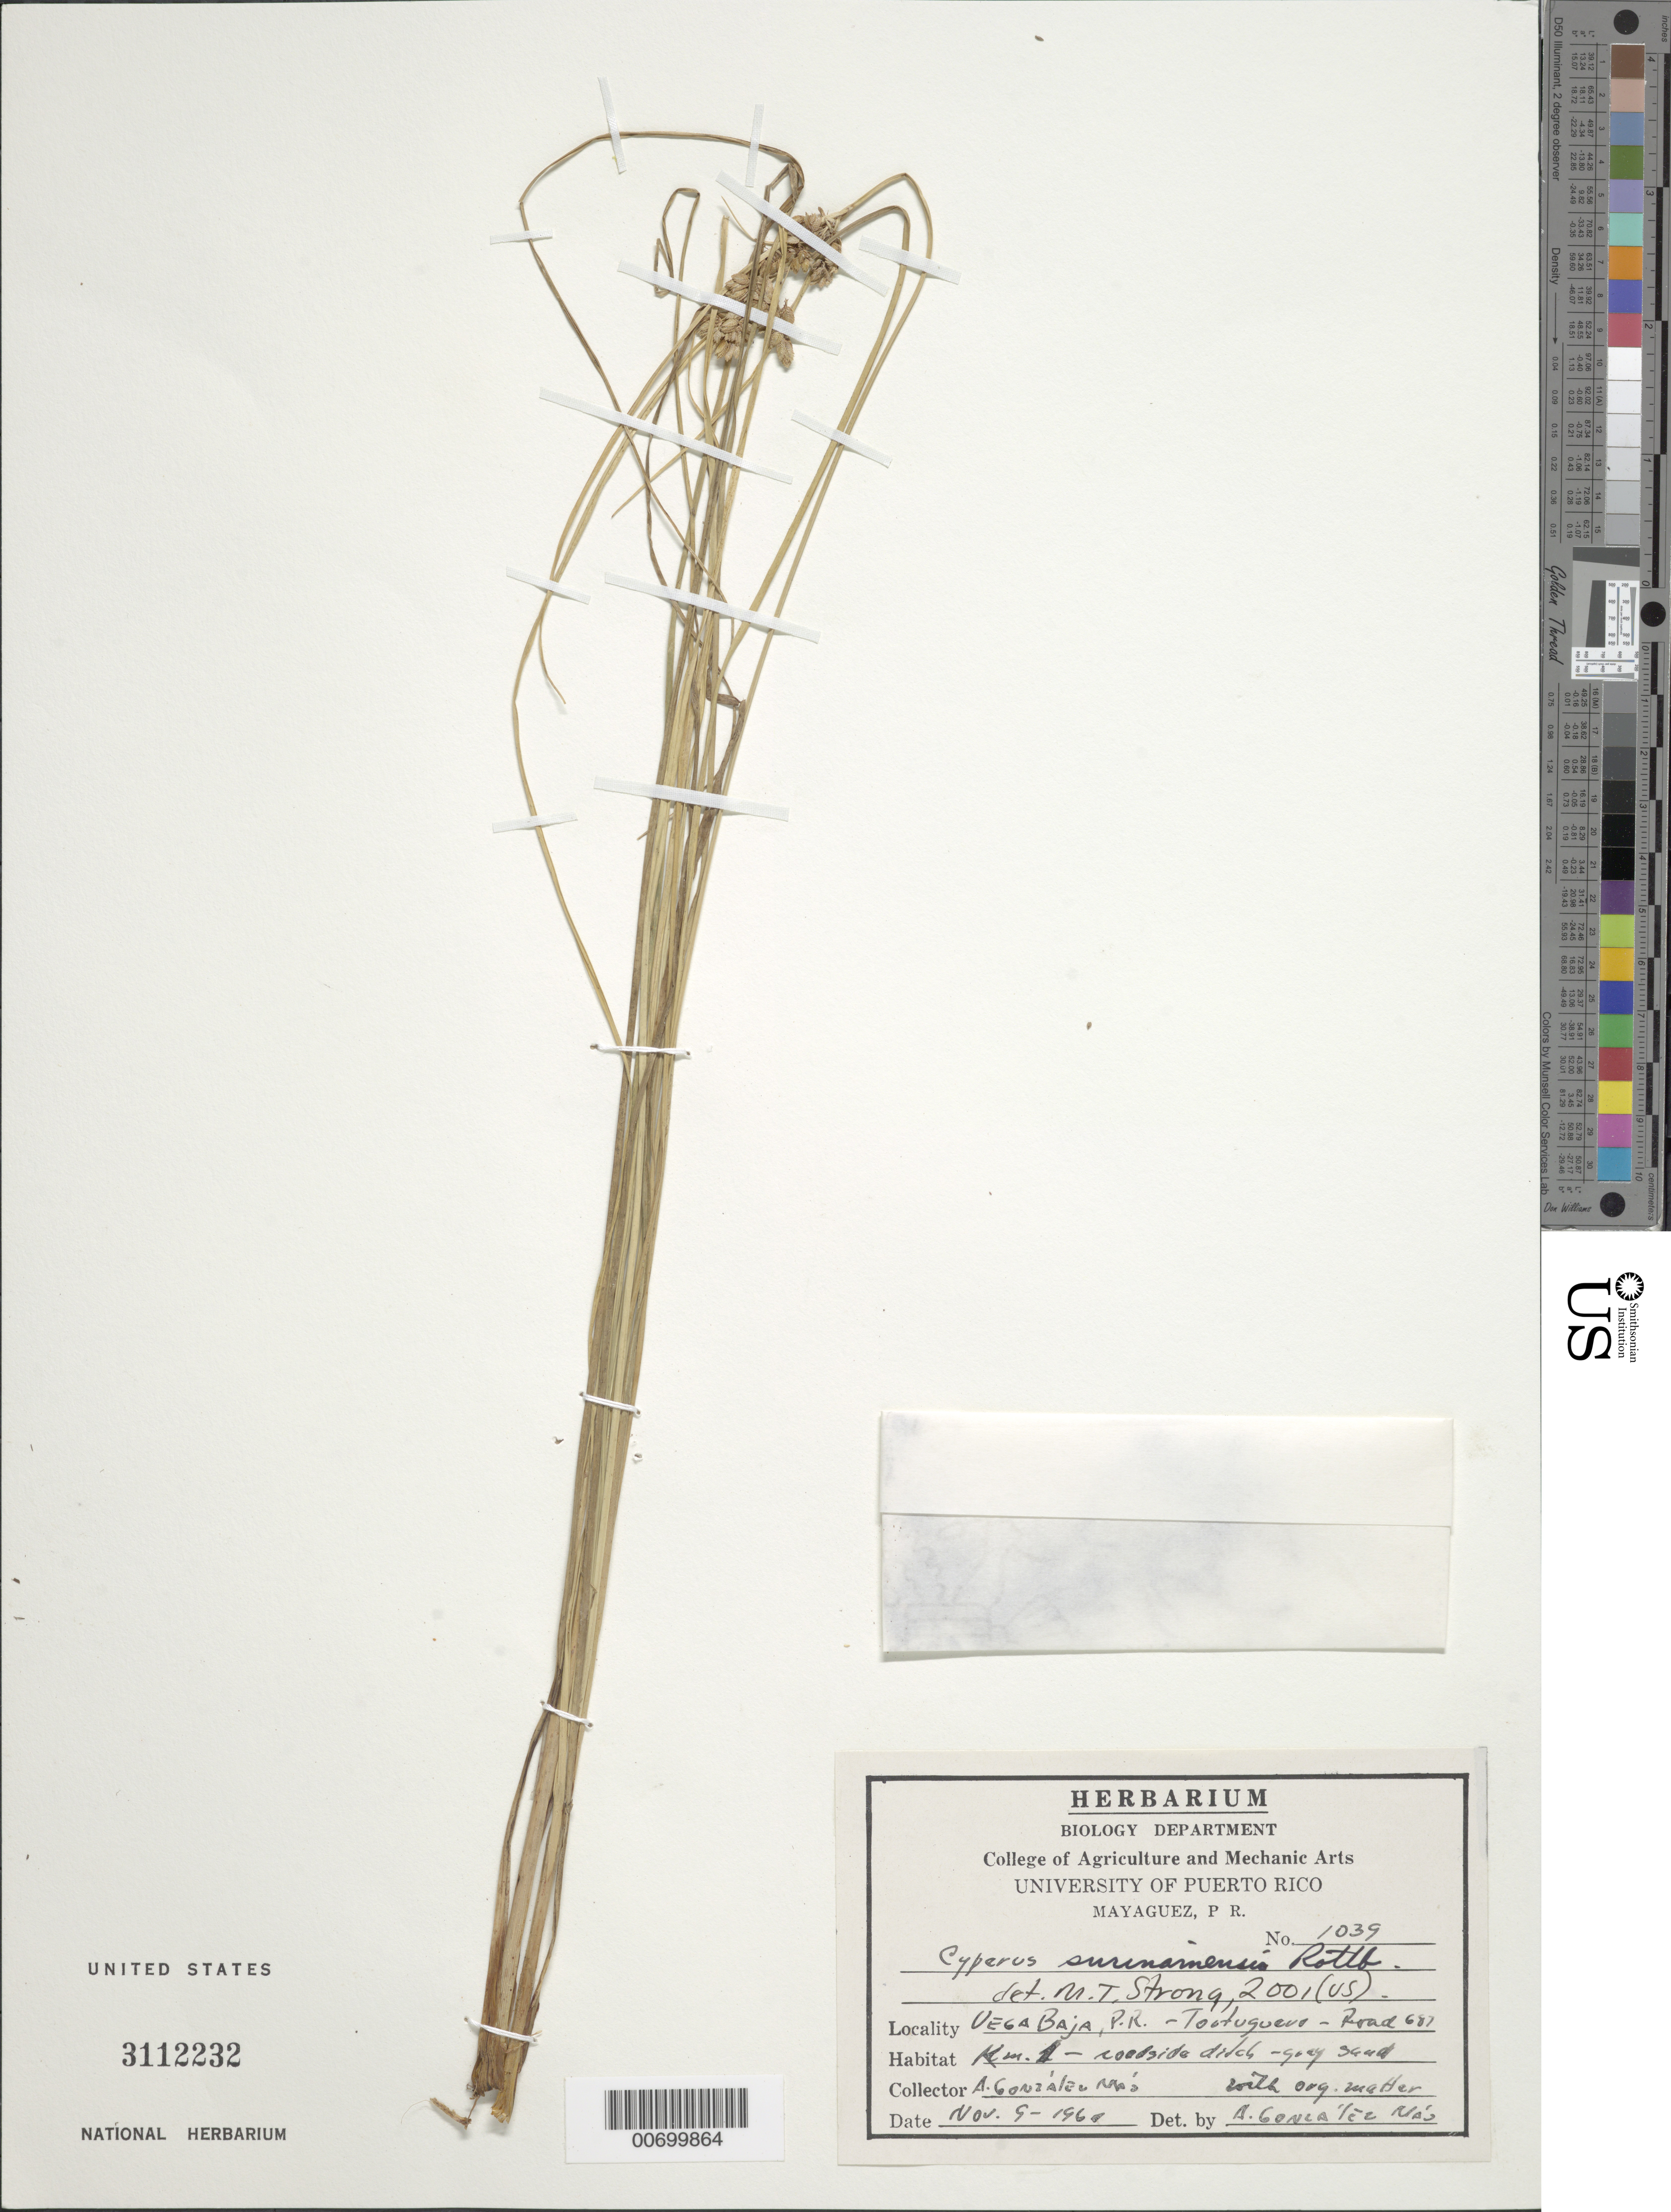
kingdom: Plantae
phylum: Tracheophyta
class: Liliopsida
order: Poales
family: Cyperaceae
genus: Cyperus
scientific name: Cyperus surinamensis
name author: Rottb.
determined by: Strong, M. T., (US), Smithsonian Institution - National Museum of Natural History (UNITED STATES)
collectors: A. González Más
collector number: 1039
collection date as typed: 09 Nov 1961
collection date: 1961-11-09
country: Puerto Rico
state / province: Manatí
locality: Vega Baja: Tortuguero, Rd. 687, km 1.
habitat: Roadside ditch.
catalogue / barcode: US 3112232